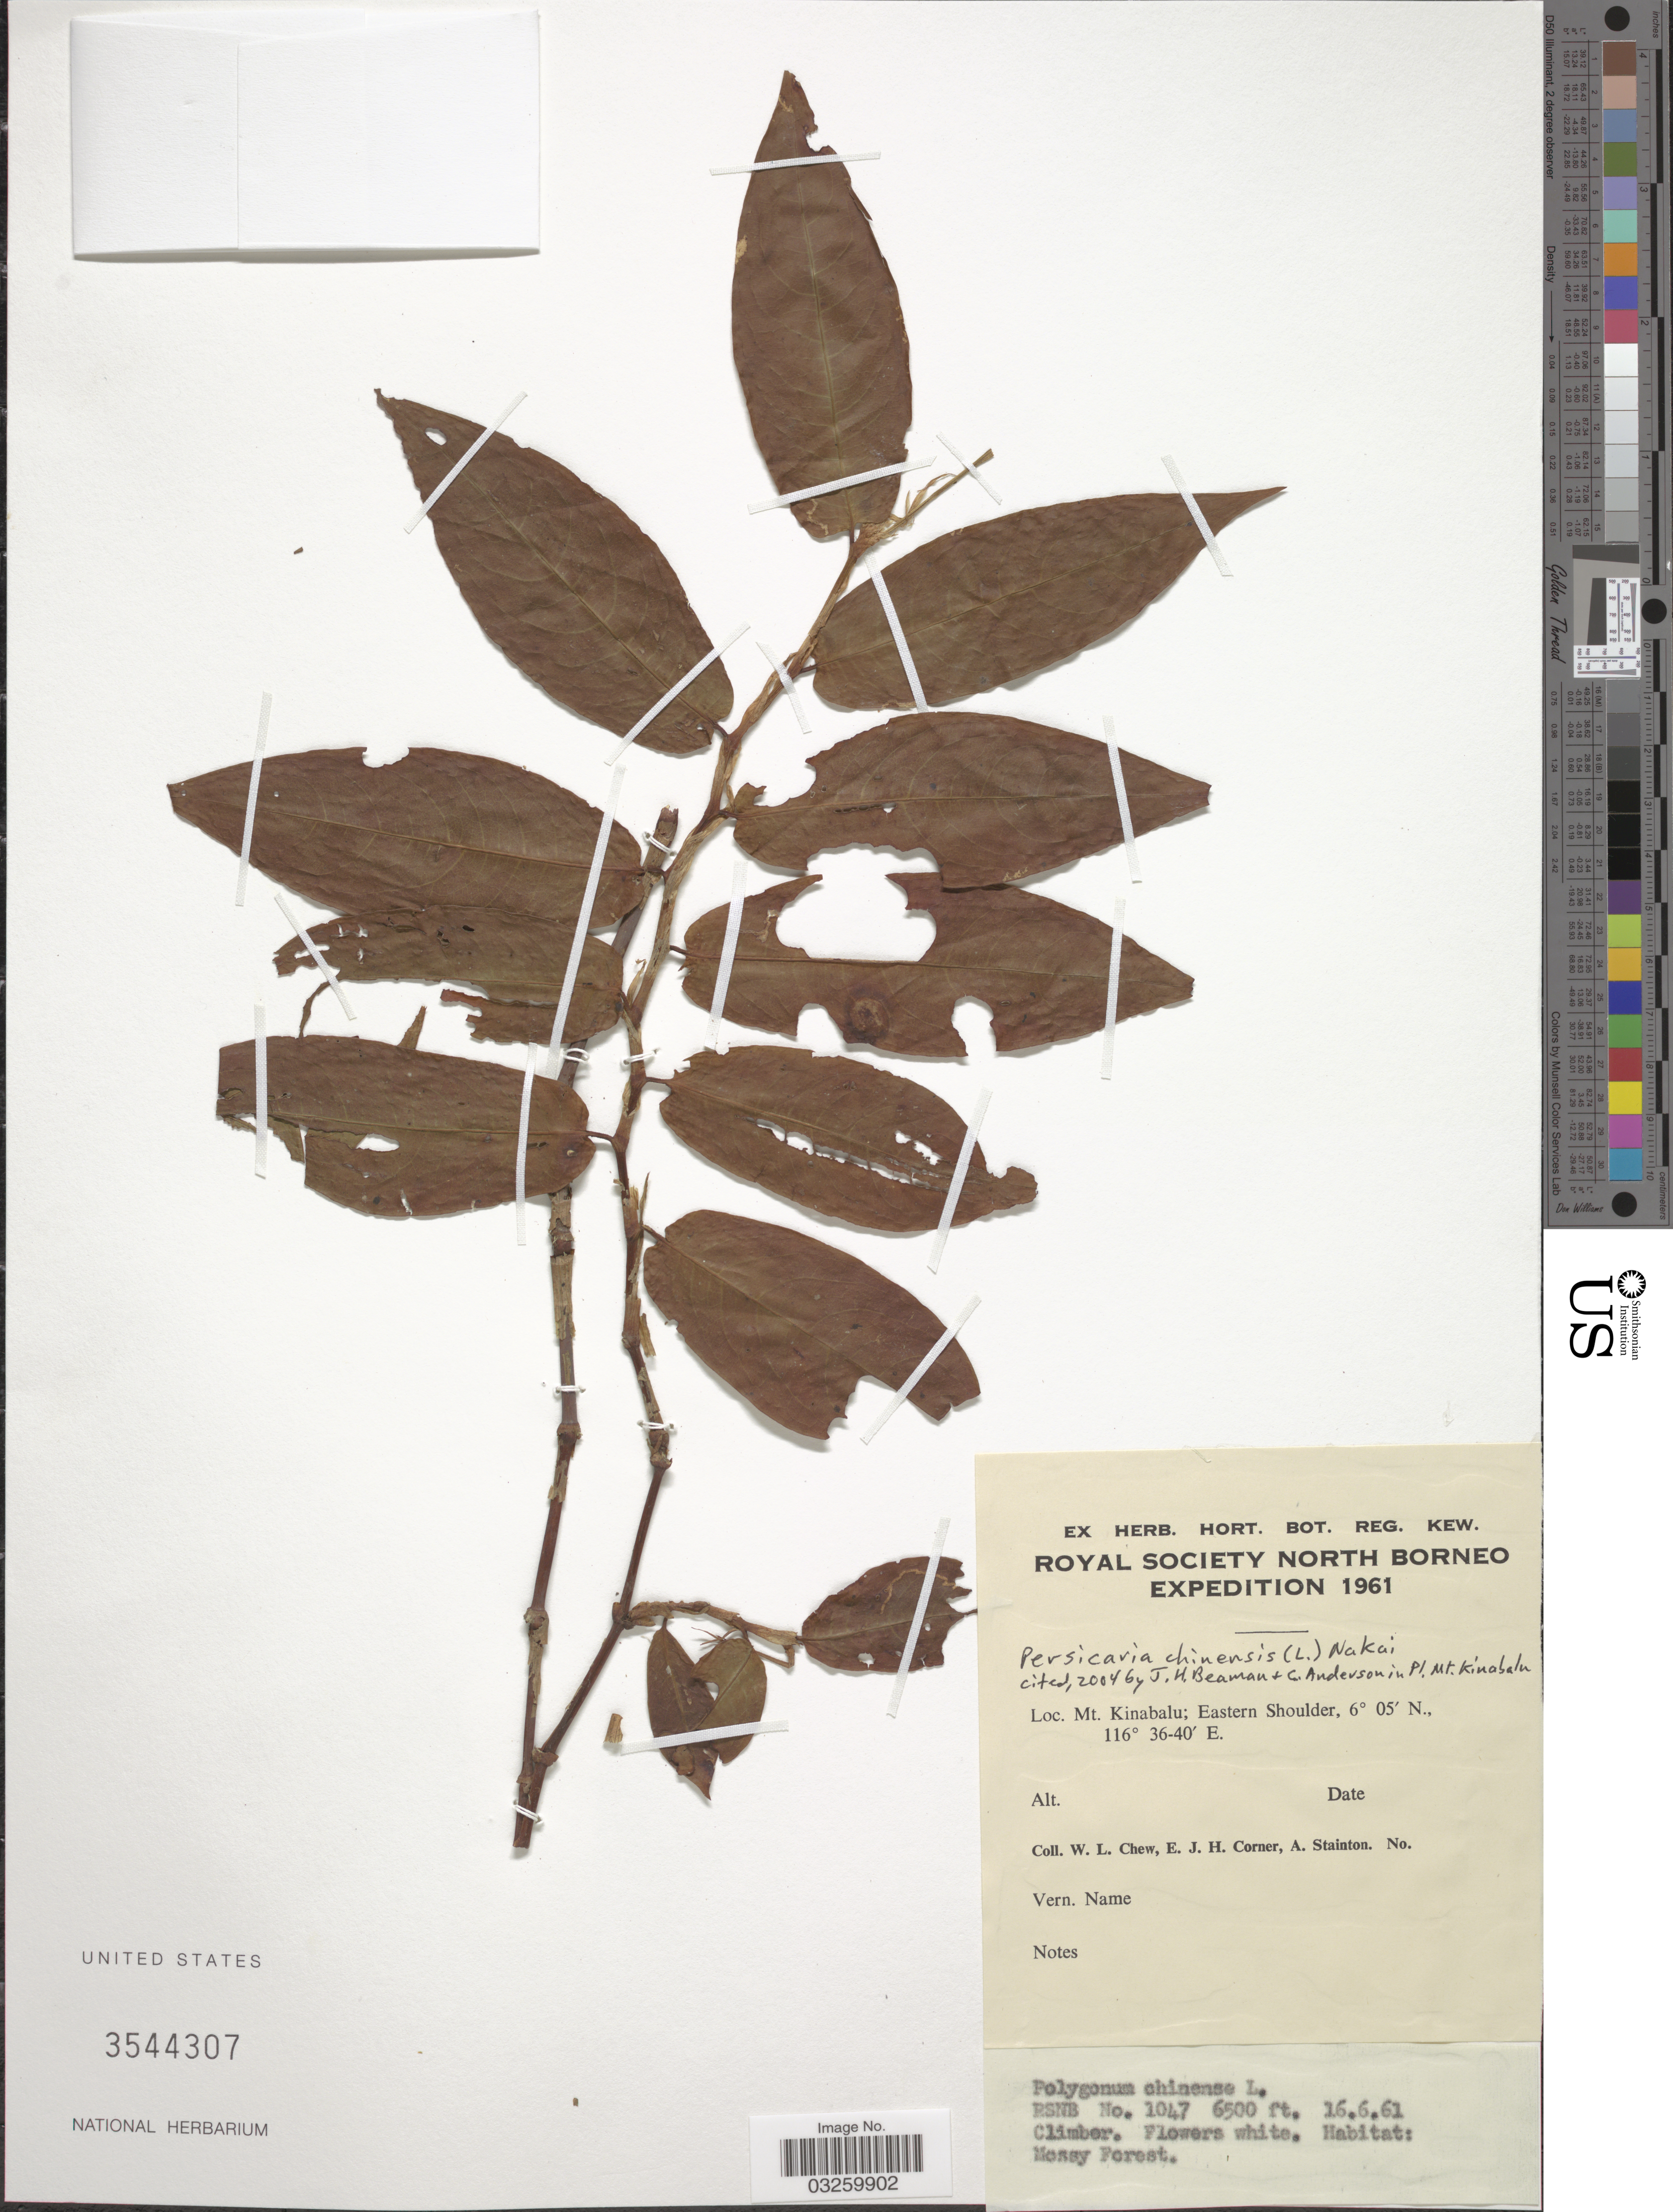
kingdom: Plantae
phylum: Tracheophyta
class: Magnoliopsida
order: Caryophyllales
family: Polygonaceae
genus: Persicaria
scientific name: Persicaria chinensis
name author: (L.) H. Gross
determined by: Wagner, W. L., (BOT), Smithsonian Institution - National Museum of Natural History (UNITED STATES)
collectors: W. Chew, E. Corner & A. Stainton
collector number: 1047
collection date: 1961-06-16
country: Malaysia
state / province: Sabah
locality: North Borneo. Mt. Kinabalu; Eastern Shoulder.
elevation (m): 1981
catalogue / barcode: US 3544307